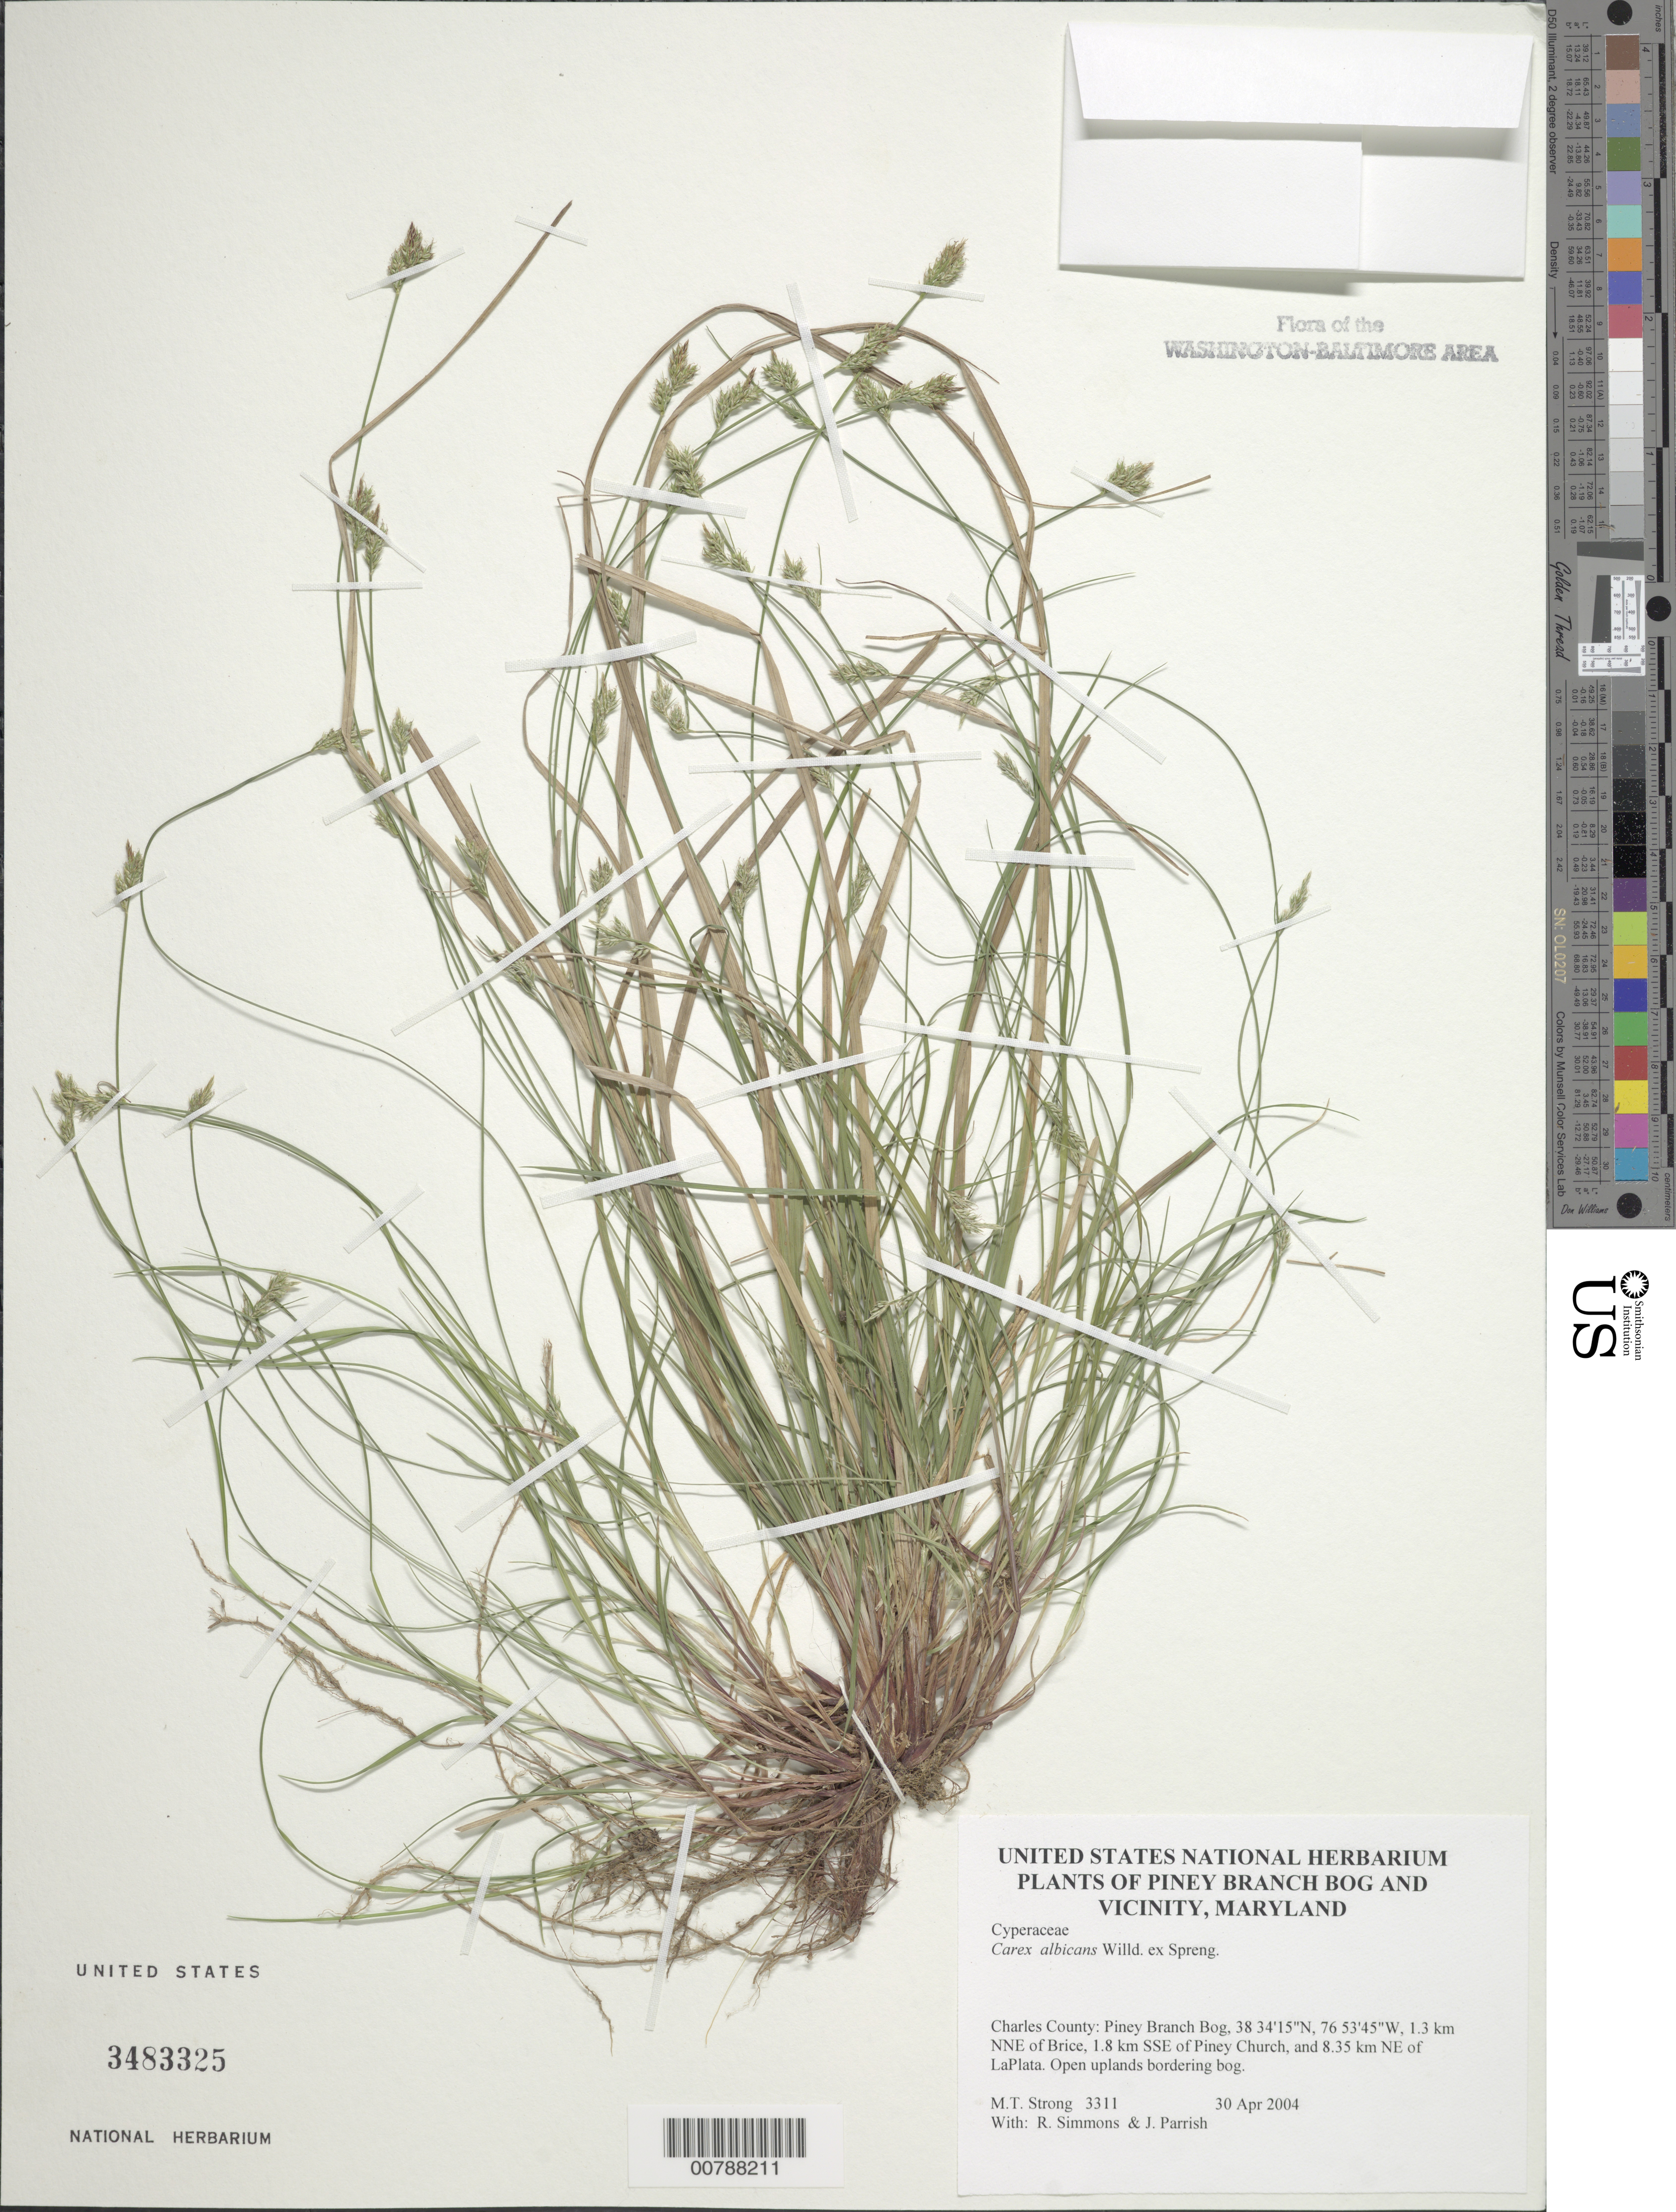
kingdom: Plantae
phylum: Tracheophyta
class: Liliopsida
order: Poales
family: Cyperaceae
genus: Carex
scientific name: Carex albicans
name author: Willd. ex Spreng.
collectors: M. T. Strong, R. B. Simmons & J. Parrish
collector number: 3311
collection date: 2004-04-30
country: United States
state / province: Maryland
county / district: Charles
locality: Piney Branch Bog, 1.3 km NNE of Brice, 1.8 km SSE of Piney Church, and 8.35 km NE of LaPlata.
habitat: Open uplands bordering bog.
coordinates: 38 34 15 N, 76 53 45 W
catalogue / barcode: US 3483325